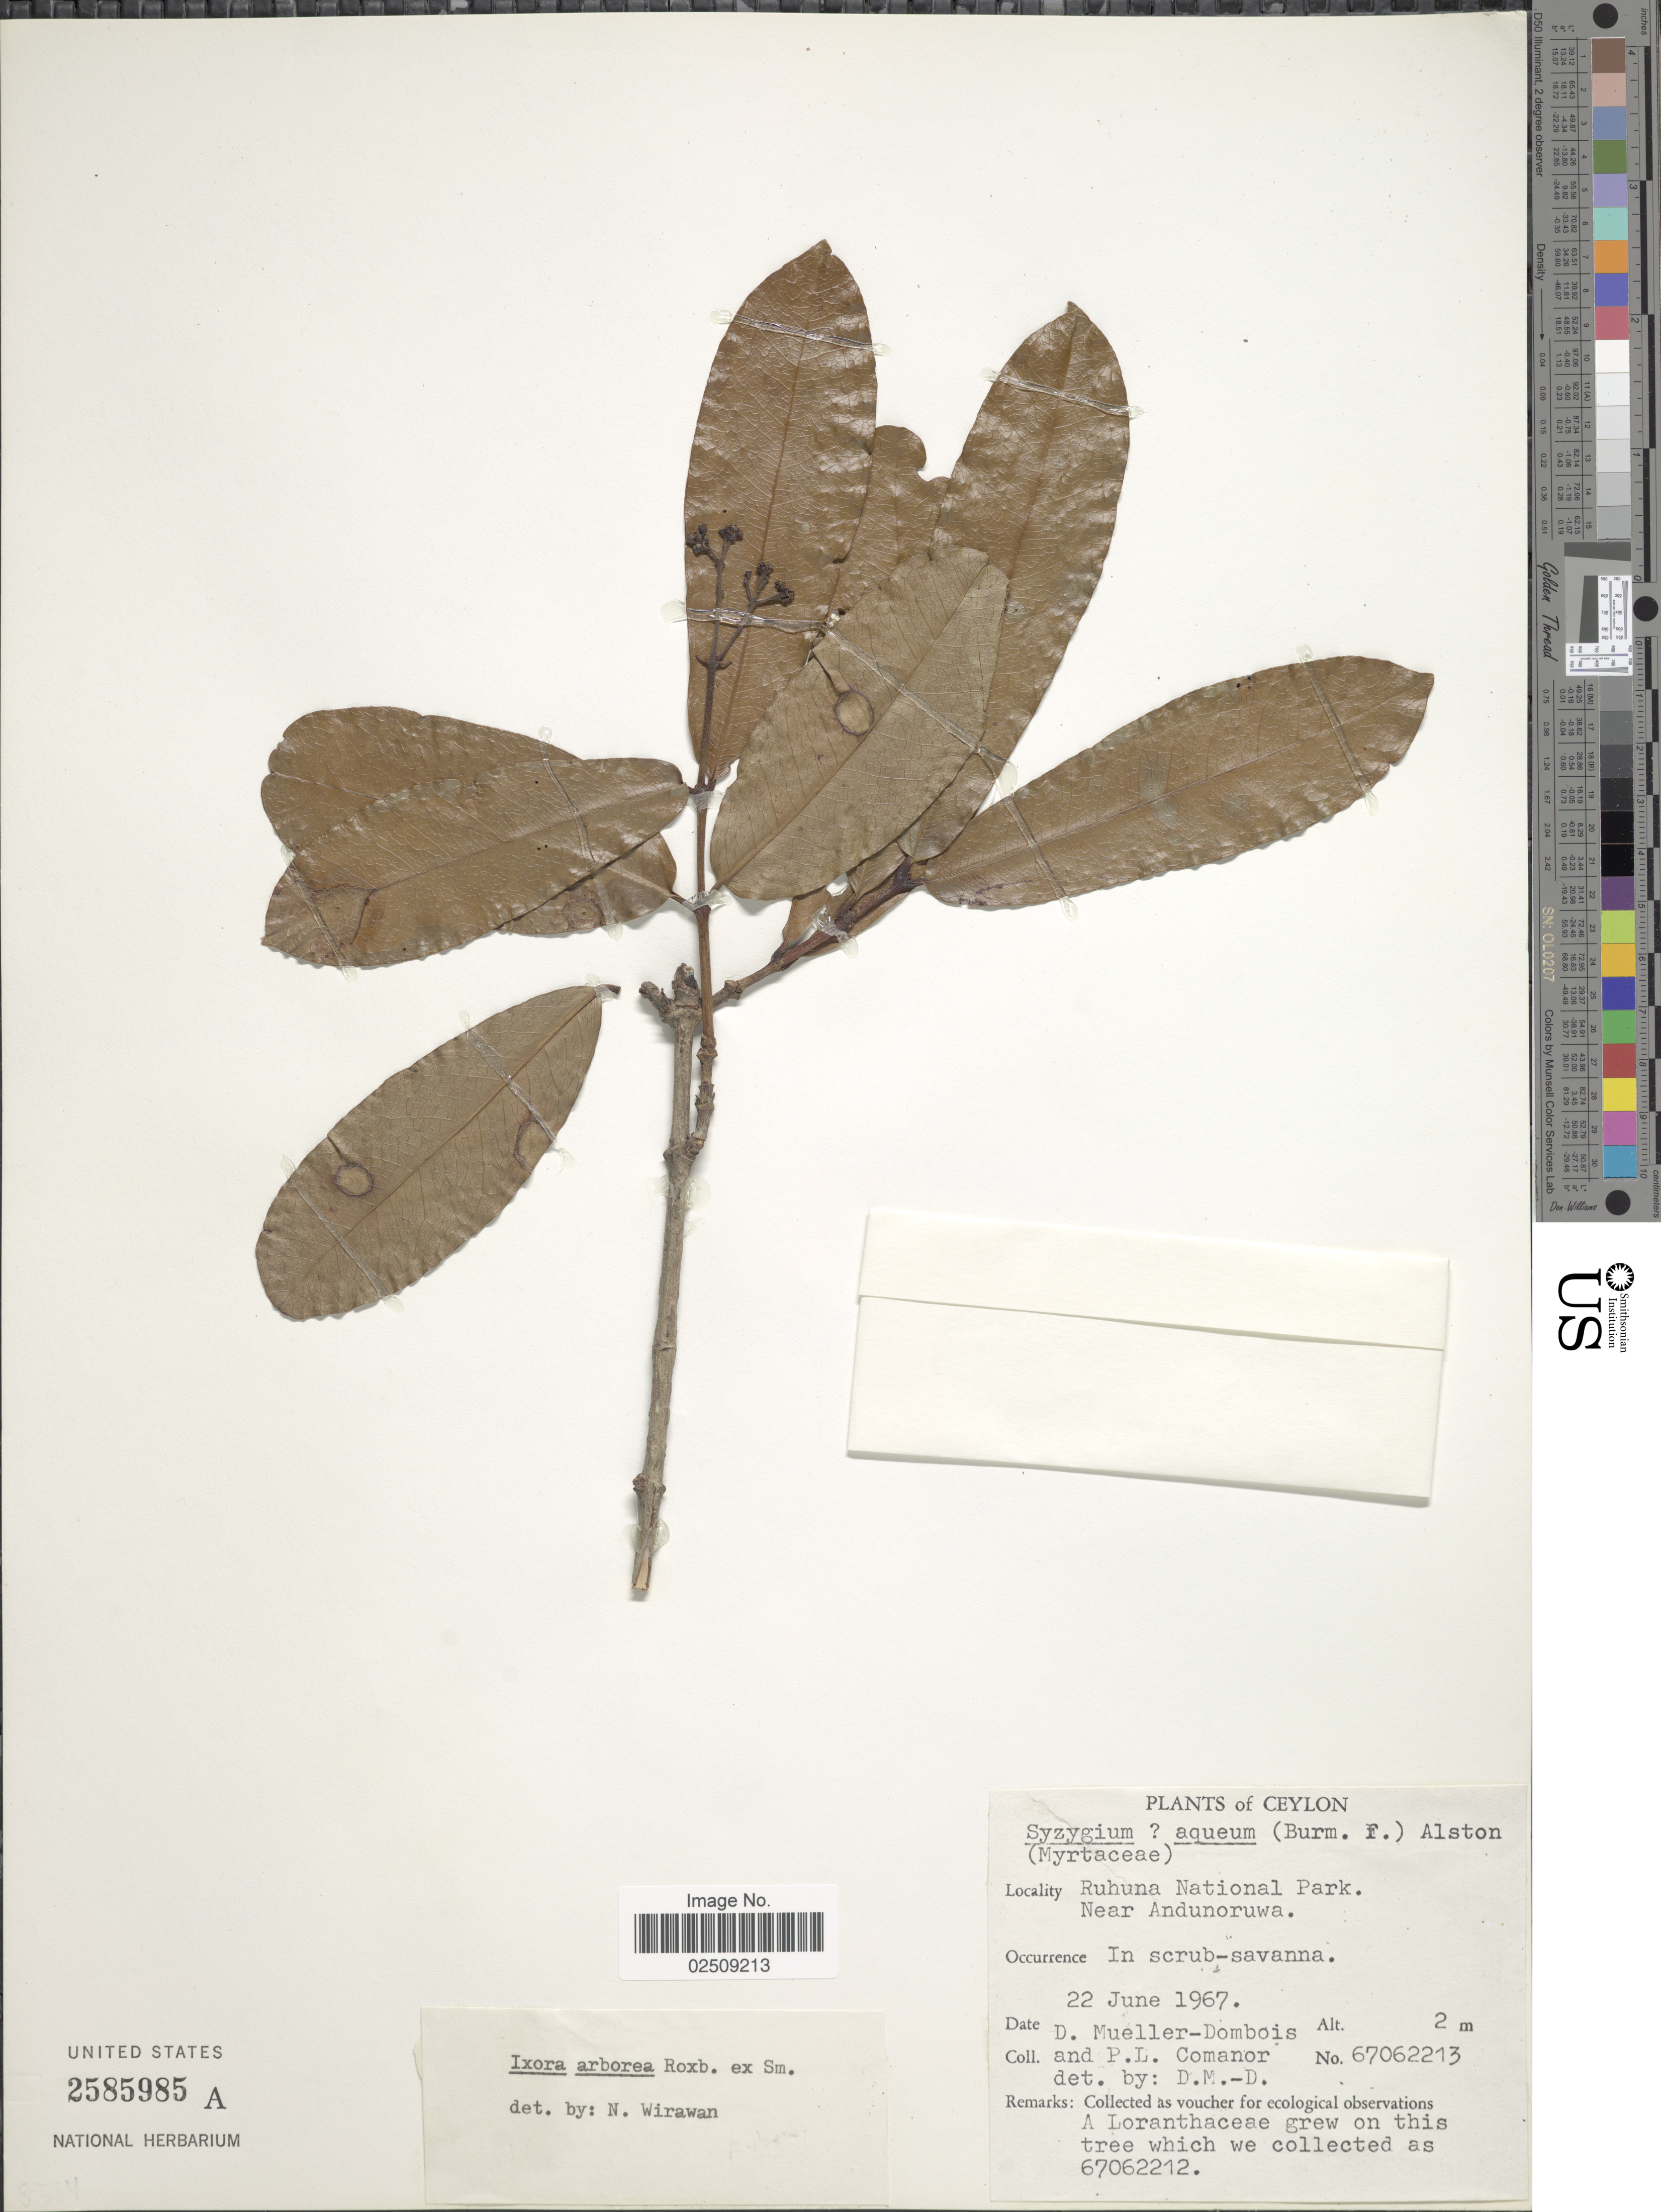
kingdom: Plantae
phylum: Tracheophyta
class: Magnoliopsida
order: Gentianales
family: Rubiaceae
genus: Ixora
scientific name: Ixora pavetta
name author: Andrews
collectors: D. Mueller-Dombois & P. Comanor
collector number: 67062213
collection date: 1967-06-22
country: Sri Lanka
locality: Ceylon. Ruhuna National Park. Near Andunoruwa.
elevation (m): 2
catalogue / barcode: US 2585985A